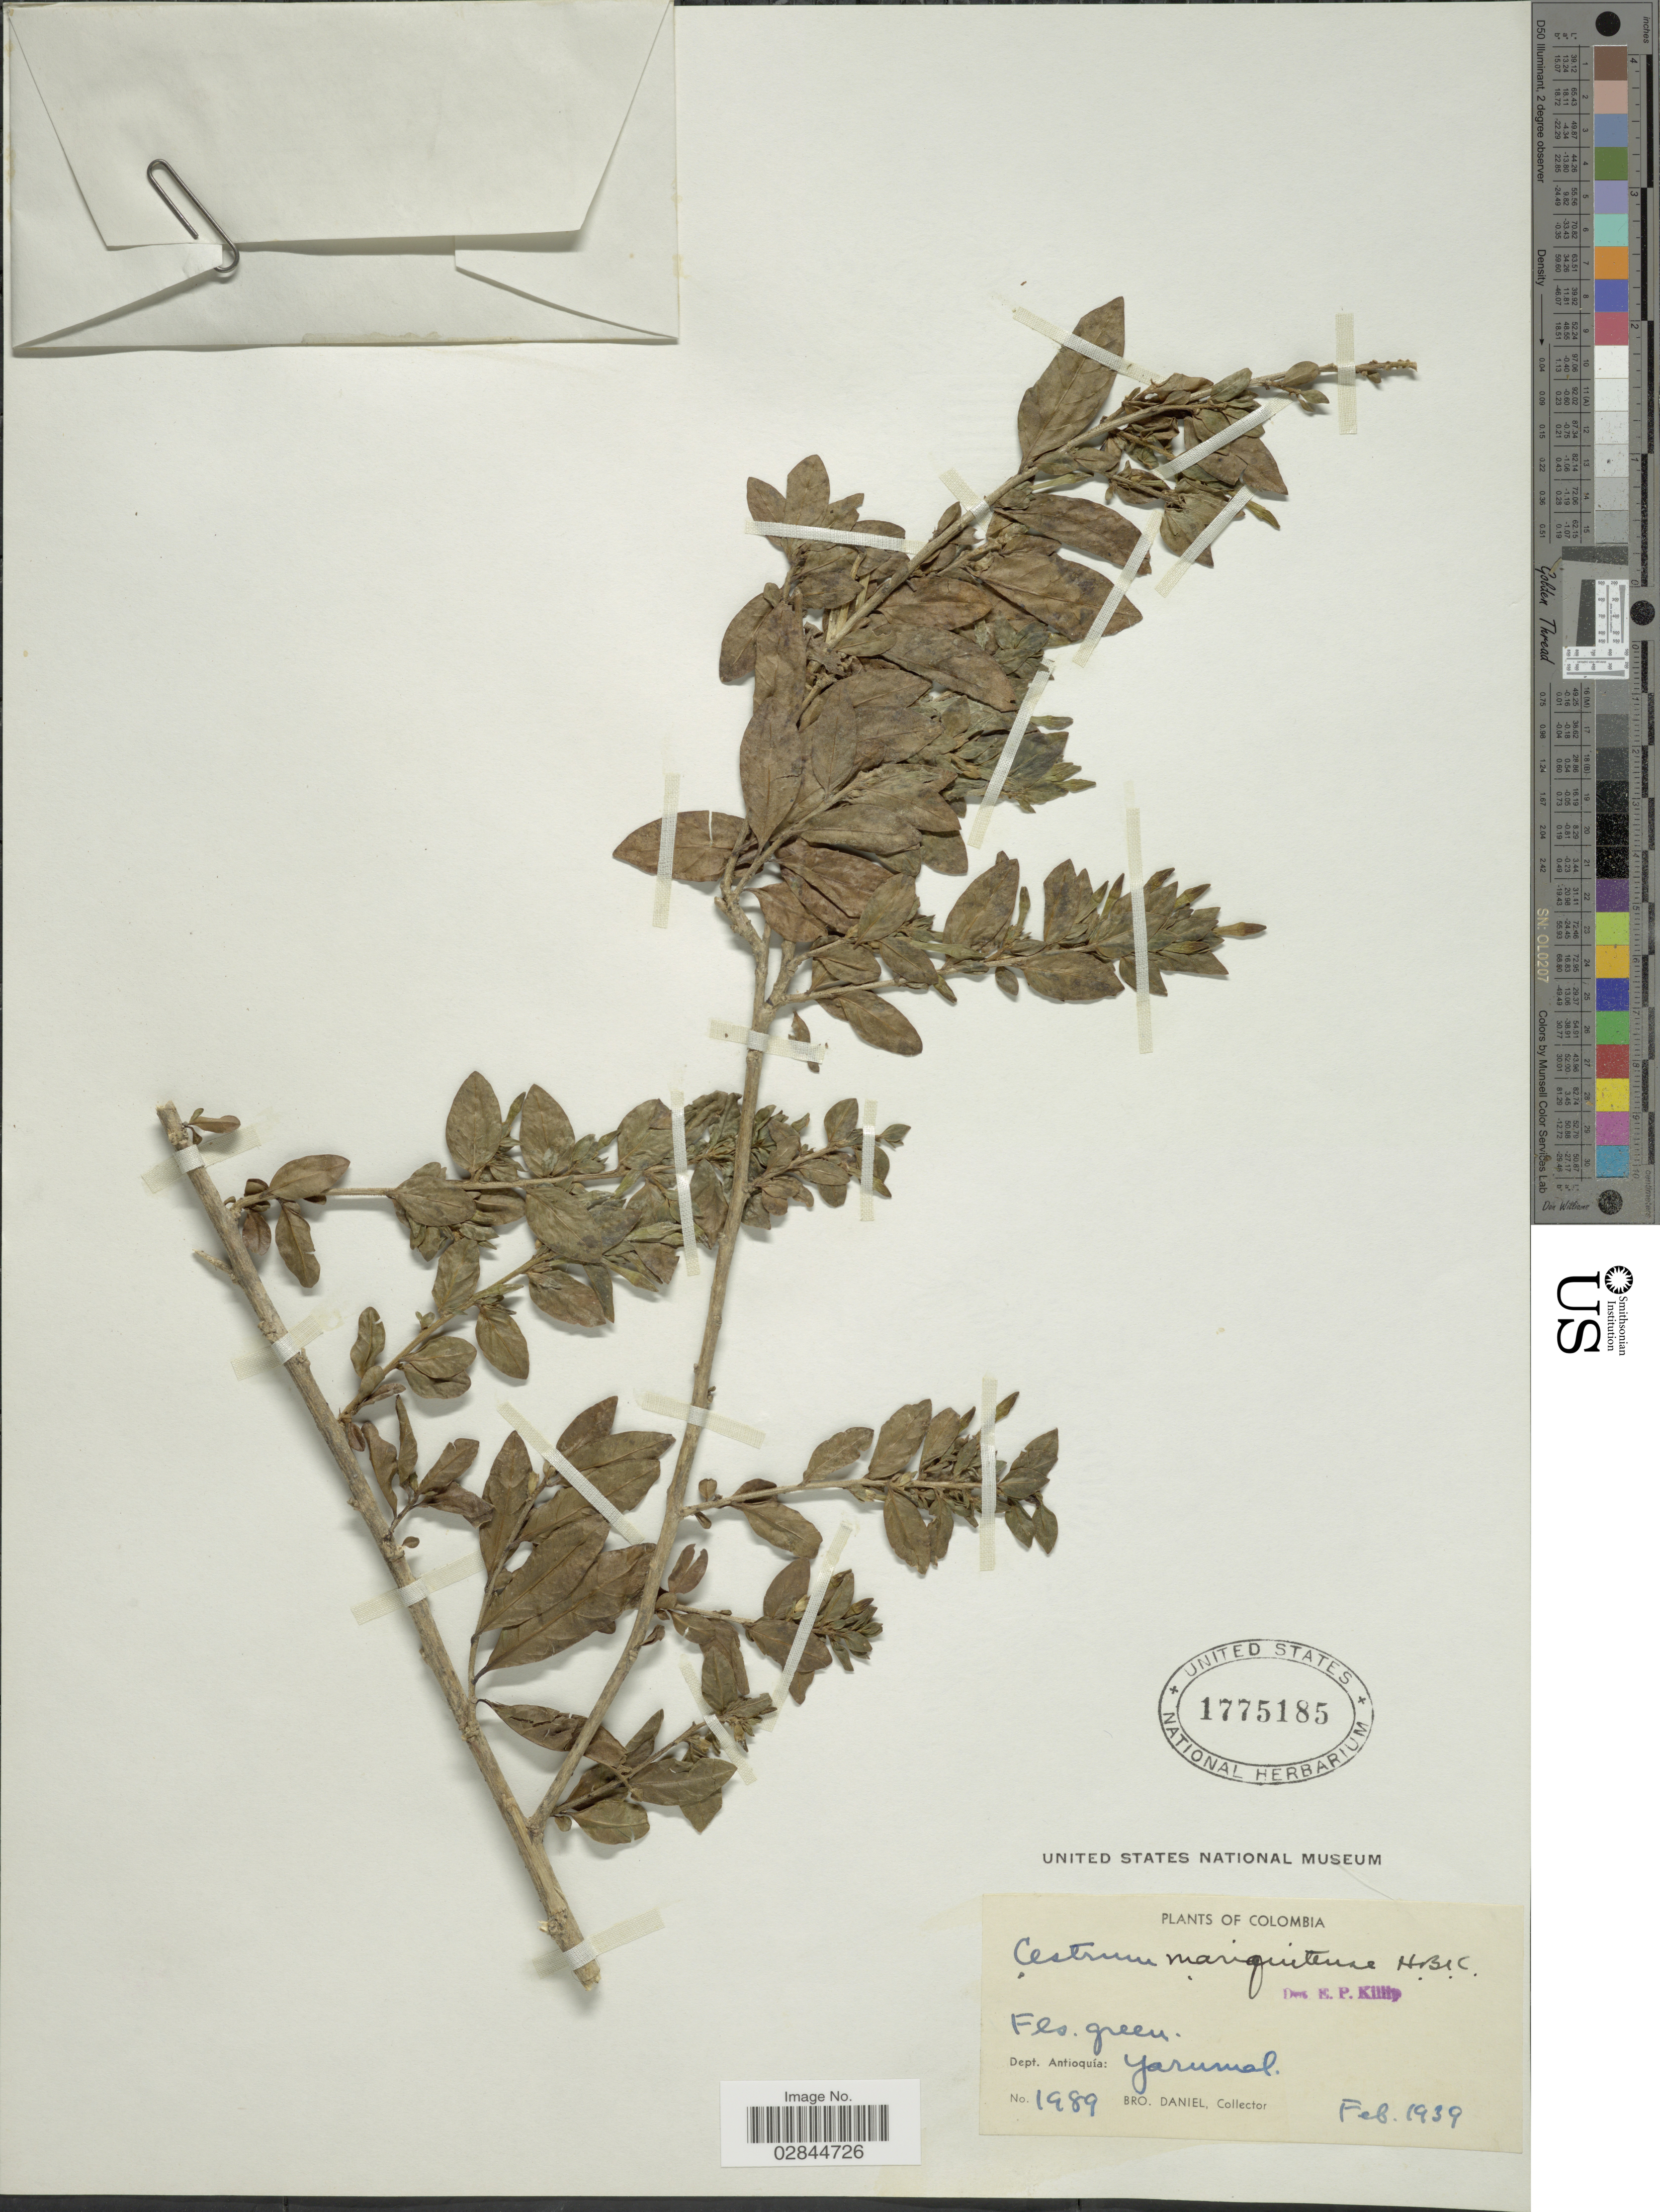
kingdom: Plantae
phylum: Tracheophyta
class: Magnoliopsida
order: Solanales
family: Solanaceae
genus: Cestrum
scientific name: Cestrum mariquitense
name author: Kunth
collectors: Bro. Daniel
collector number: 1989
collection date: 1939-02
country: Colombia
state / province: Antioquia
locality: Dept. Antioquía: Yarumal.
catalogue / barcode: US 1775185